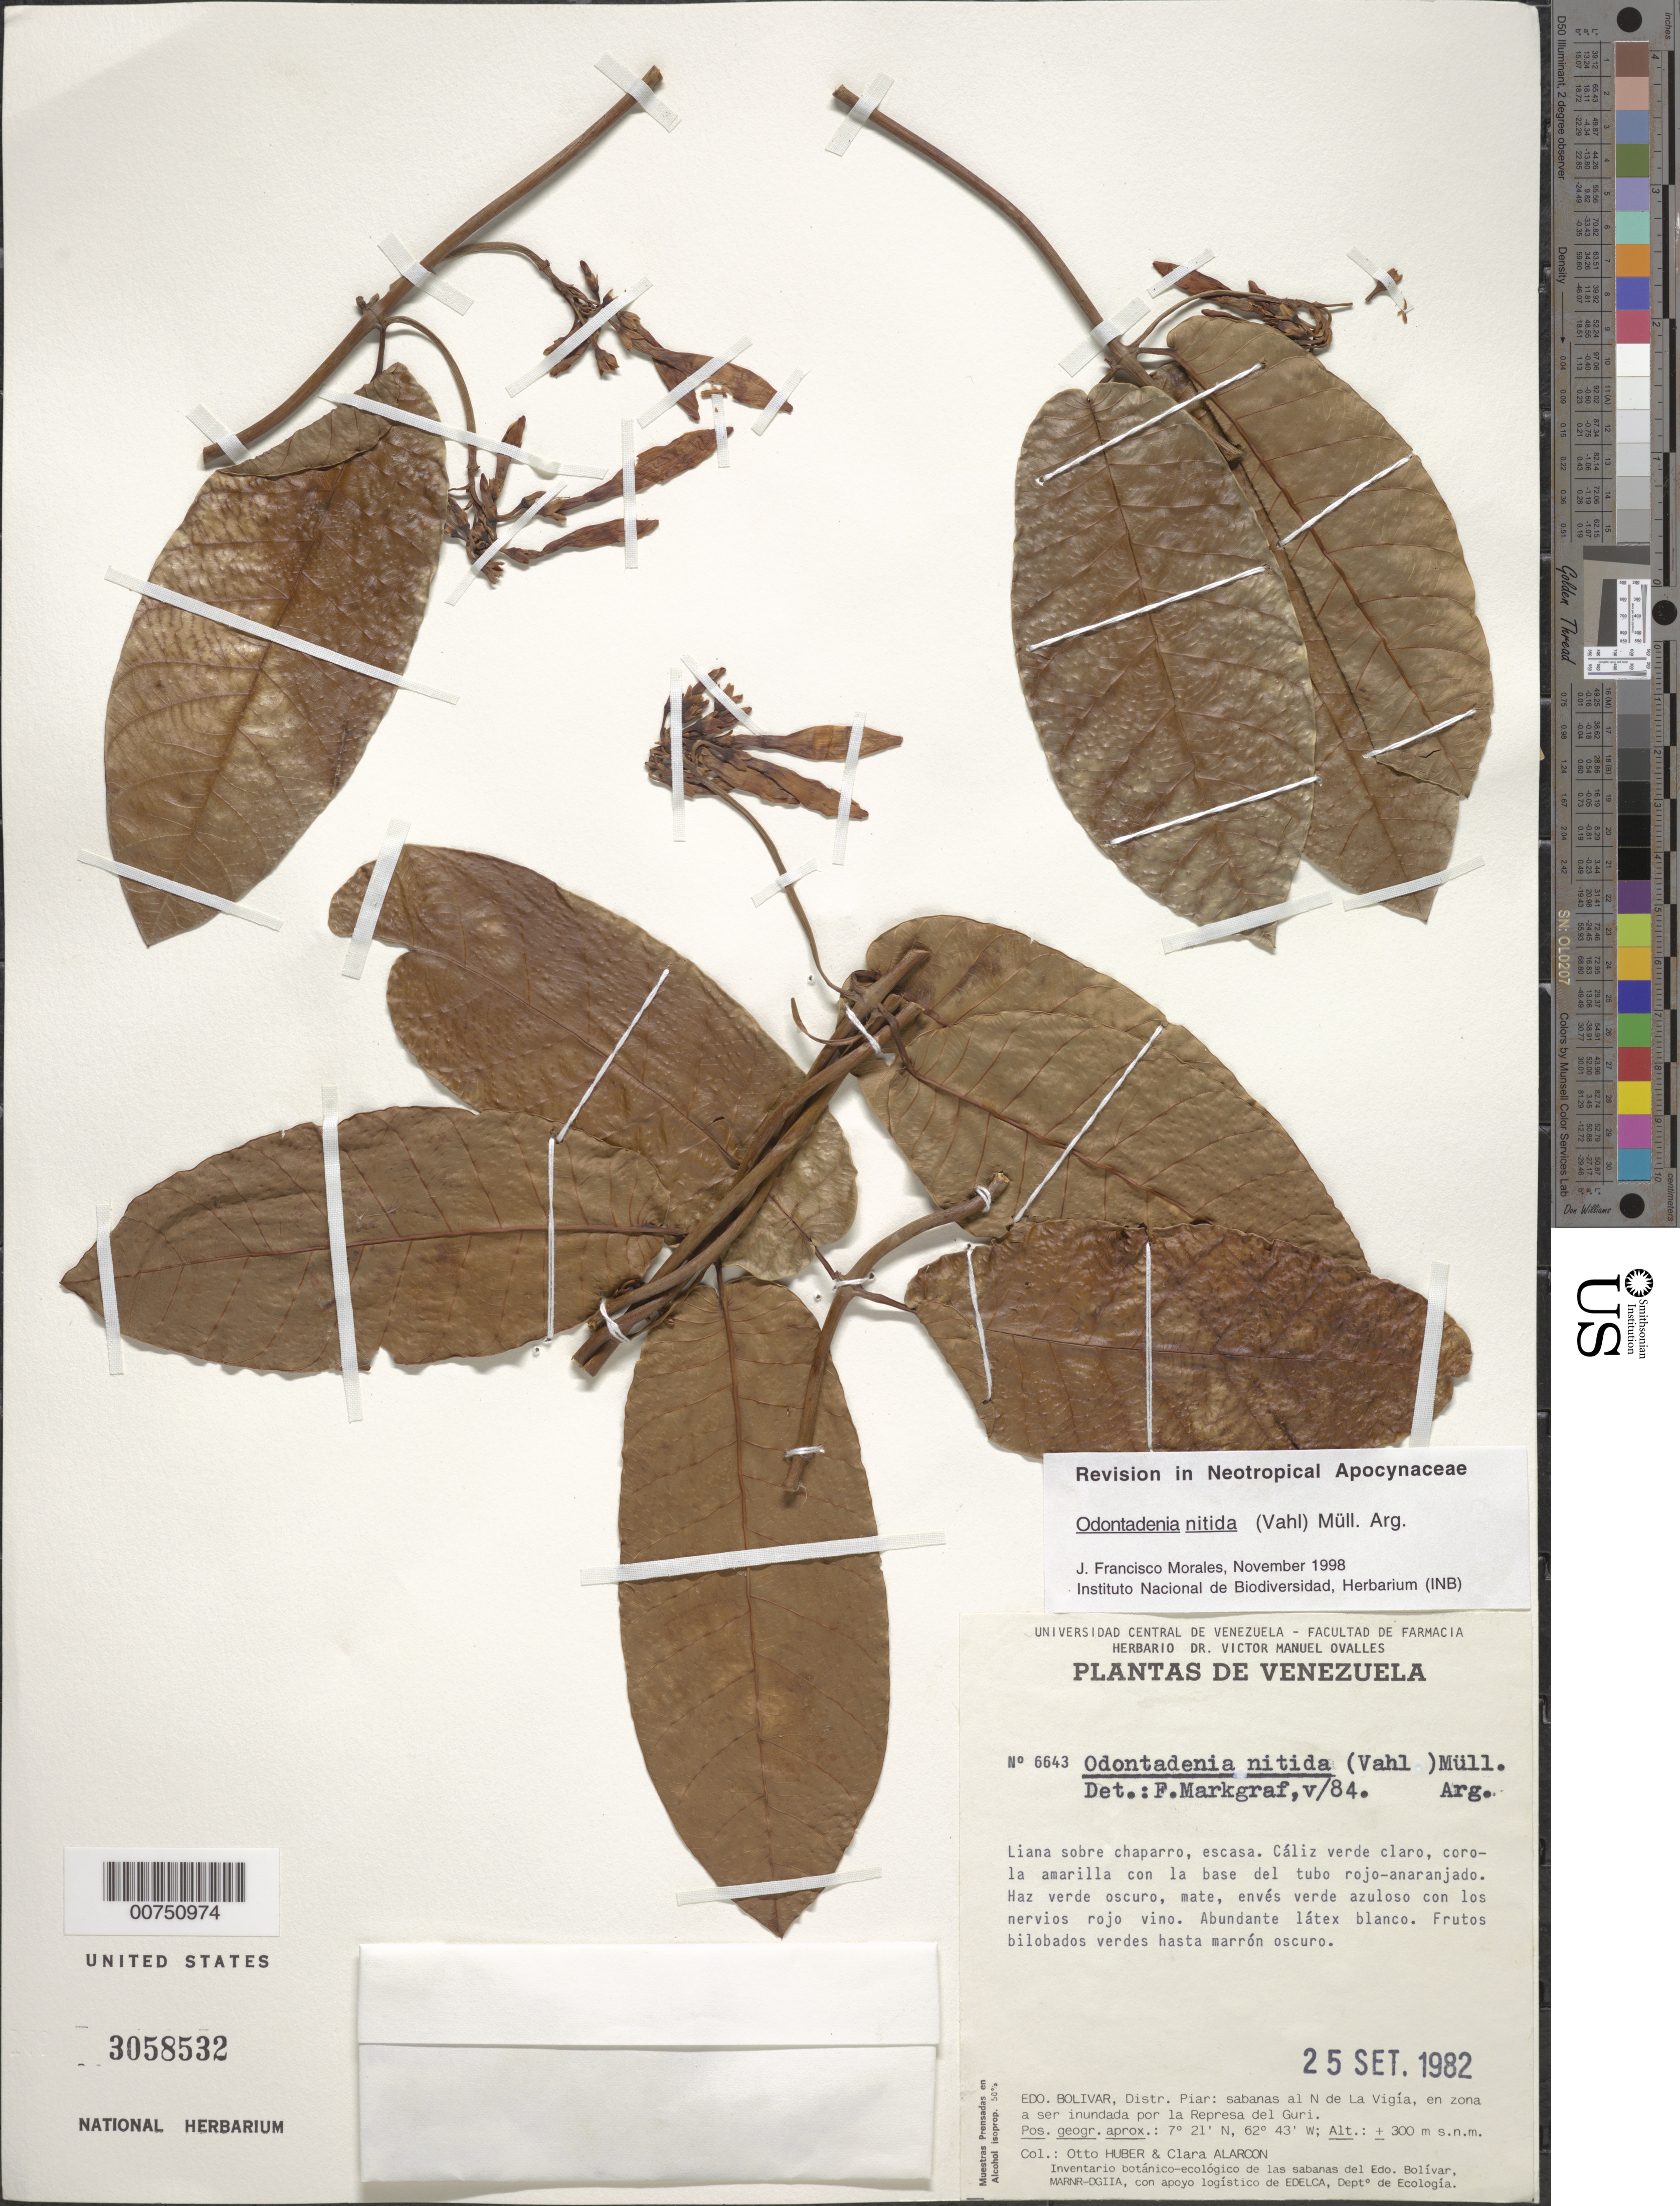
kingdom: Plantae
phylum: Tracheophyta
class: Magnoliopsida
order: Gentianales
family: Apocynaceae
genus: Odontadenia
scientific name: Odontadenia nitida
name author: (Vahl) Müll. Arg.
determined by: Markgraf, Friedrich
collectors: O. Huber & C. Alarcon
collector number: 6643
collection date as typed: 25-Sep-82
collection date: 1982-09-25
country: Venezuela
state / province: Bolívar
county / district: Piar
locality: La Vigía, N of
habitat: Sabanas, en zona a ser inudada por la Represa del Guri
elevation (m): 300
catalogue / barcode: US 3058532